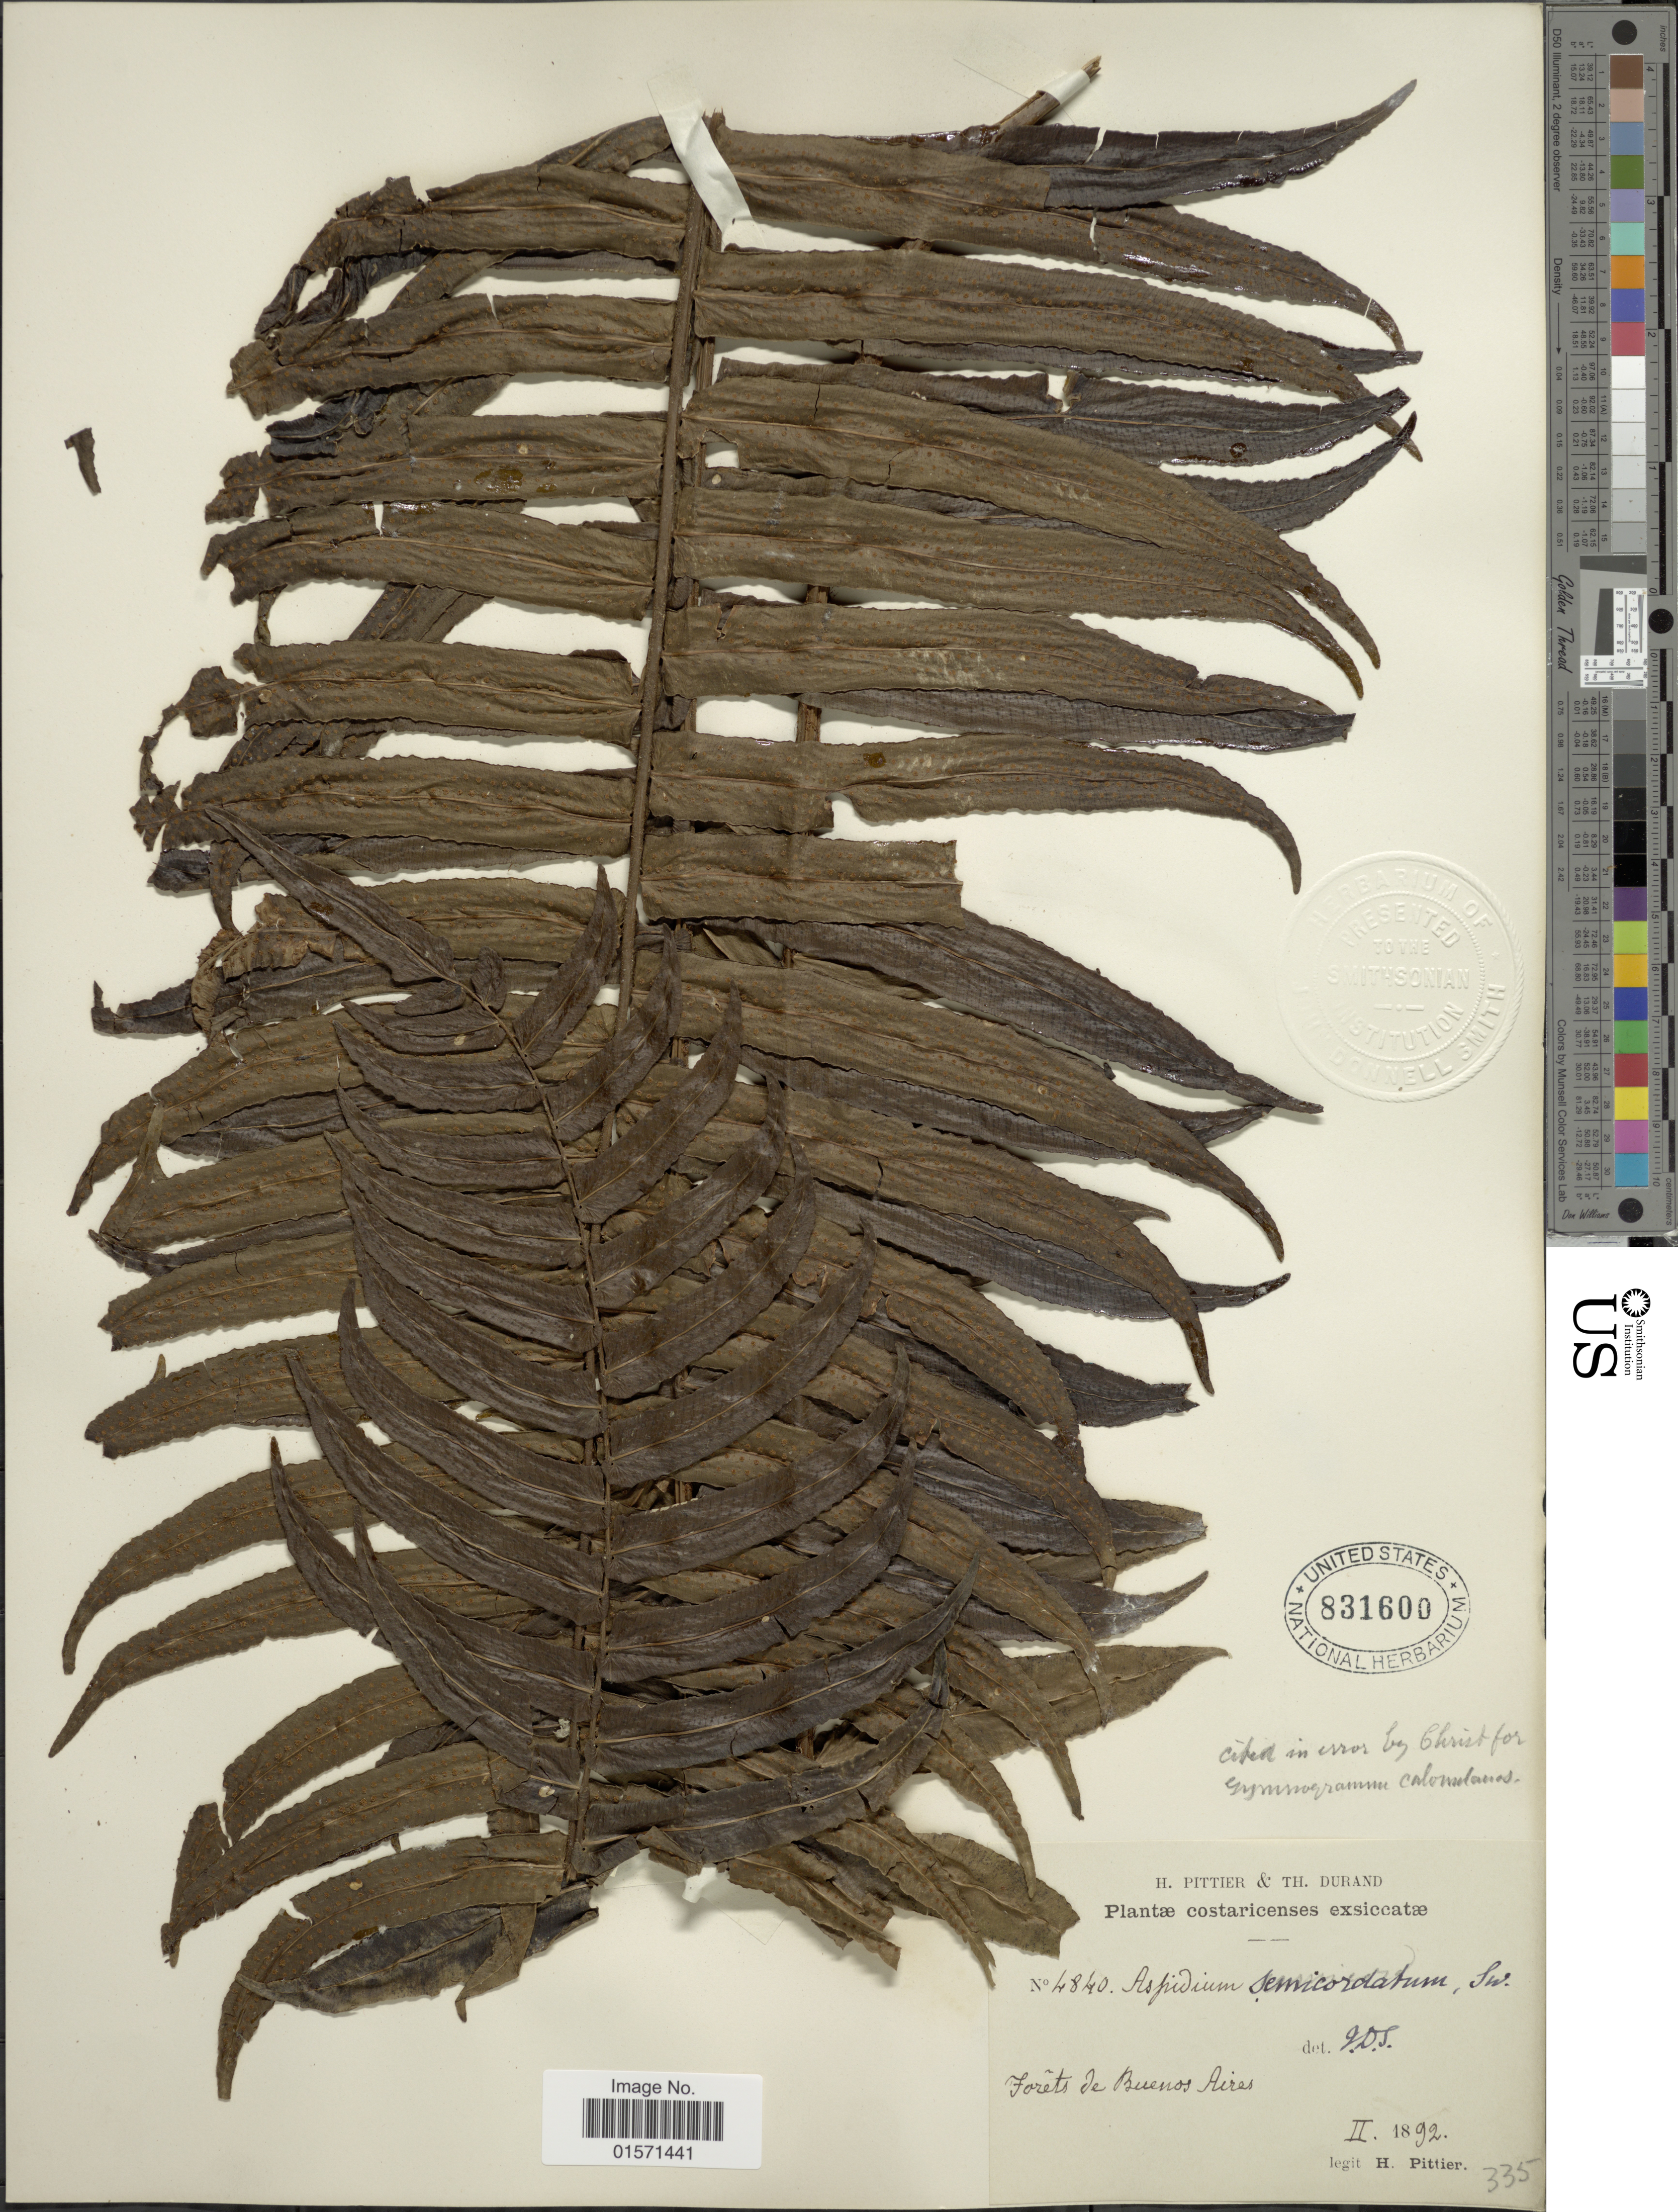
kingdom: Plantae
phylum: Tracheophyta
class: Polypodiopsida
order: Polypodiales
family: Lomariopsidaceae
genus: Cyclopeltis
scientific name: Cyclopeltis semicordata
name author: (Sw.) J. Sm.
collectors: H. F. Pittier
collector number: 4840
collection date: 1892-02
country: Costa Rica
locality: Forets de Buenos Aires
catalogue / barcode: US 831600